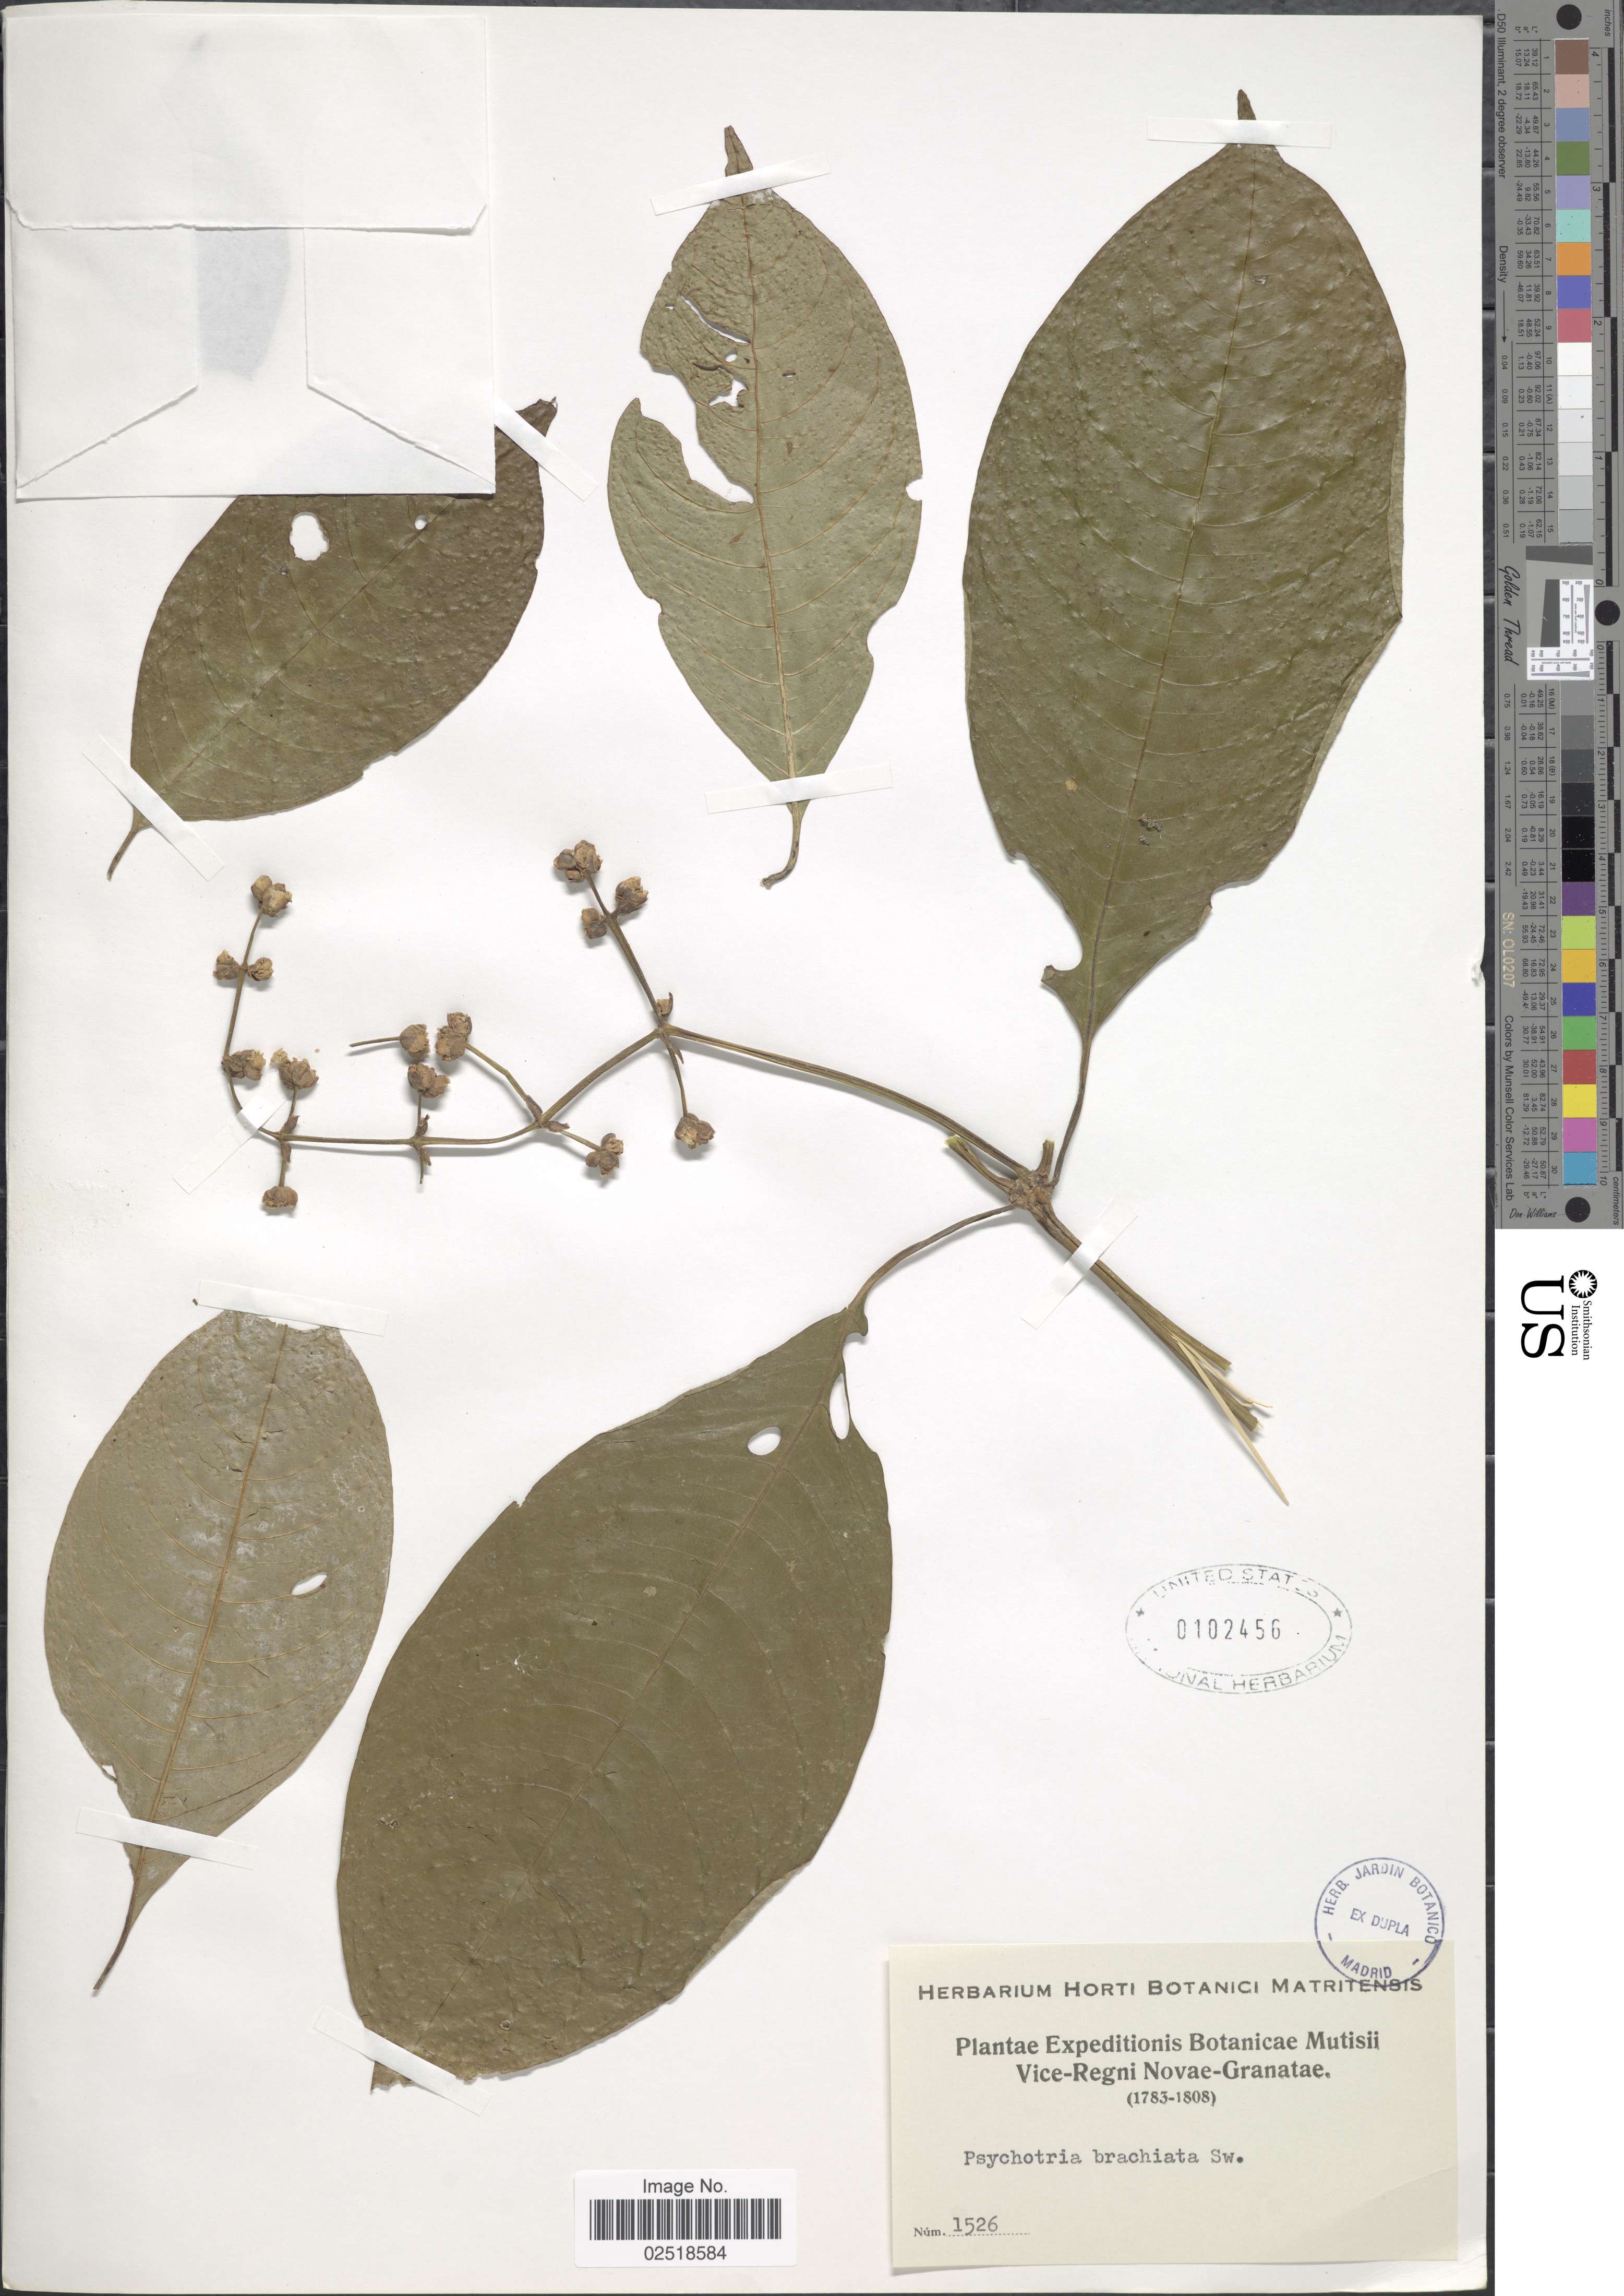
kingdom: Plantae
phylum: Tracheophyta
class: Magnoliopsida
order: Gentianales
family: Rubiaceae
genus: Psychotria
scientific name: Psychotria brachiata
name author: Sw.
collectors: ex herb. Horti Botanici Matritensis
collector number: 1526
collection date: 1783/1808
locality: Vice-Regnii Novae-Granatae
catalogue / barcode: US 102456